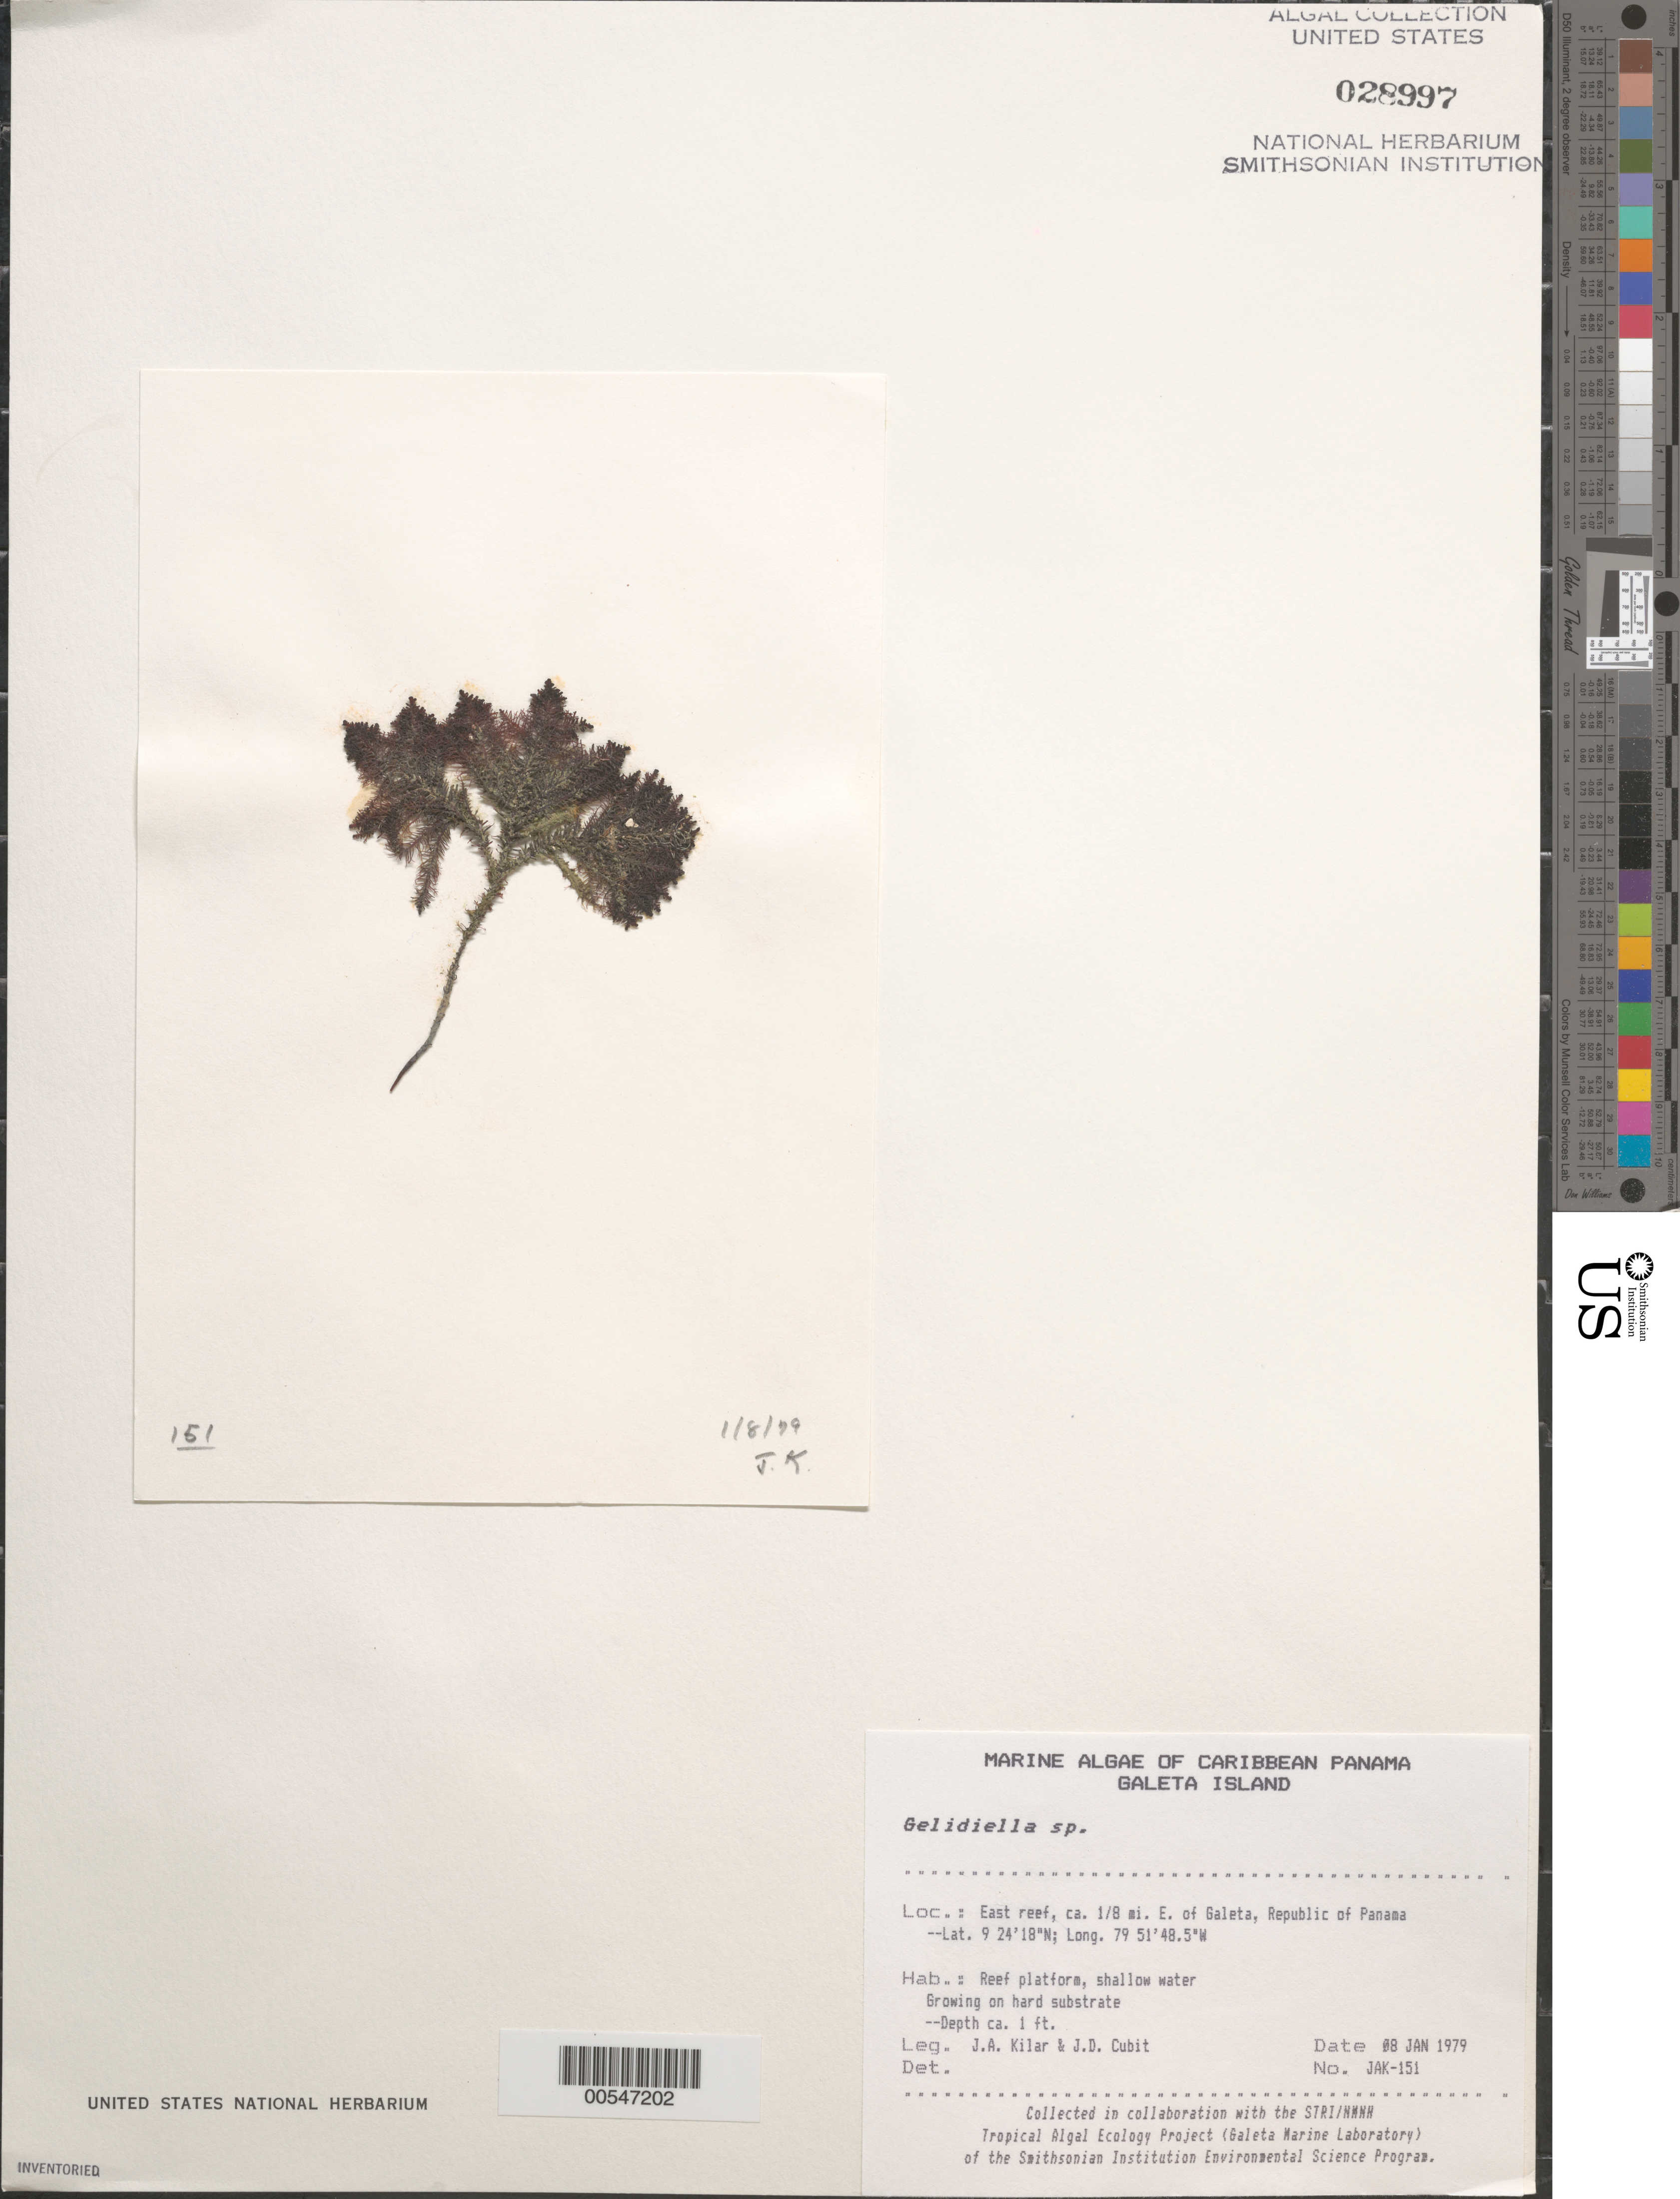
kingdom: Plantae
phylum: Rhodophyta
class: Florideophyceae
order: Gelidiales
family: Gelidiellaceae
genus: Gelidiella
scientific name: Gelidiella sp.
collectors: J. A. Kilar & J. Cubit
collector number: JAK-151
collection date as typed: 08 Jan 1979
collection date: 1979-01-08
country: Panama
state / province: Colón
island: Galeta Island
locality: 1/8th mile east of Galeta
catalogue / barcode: US 28997